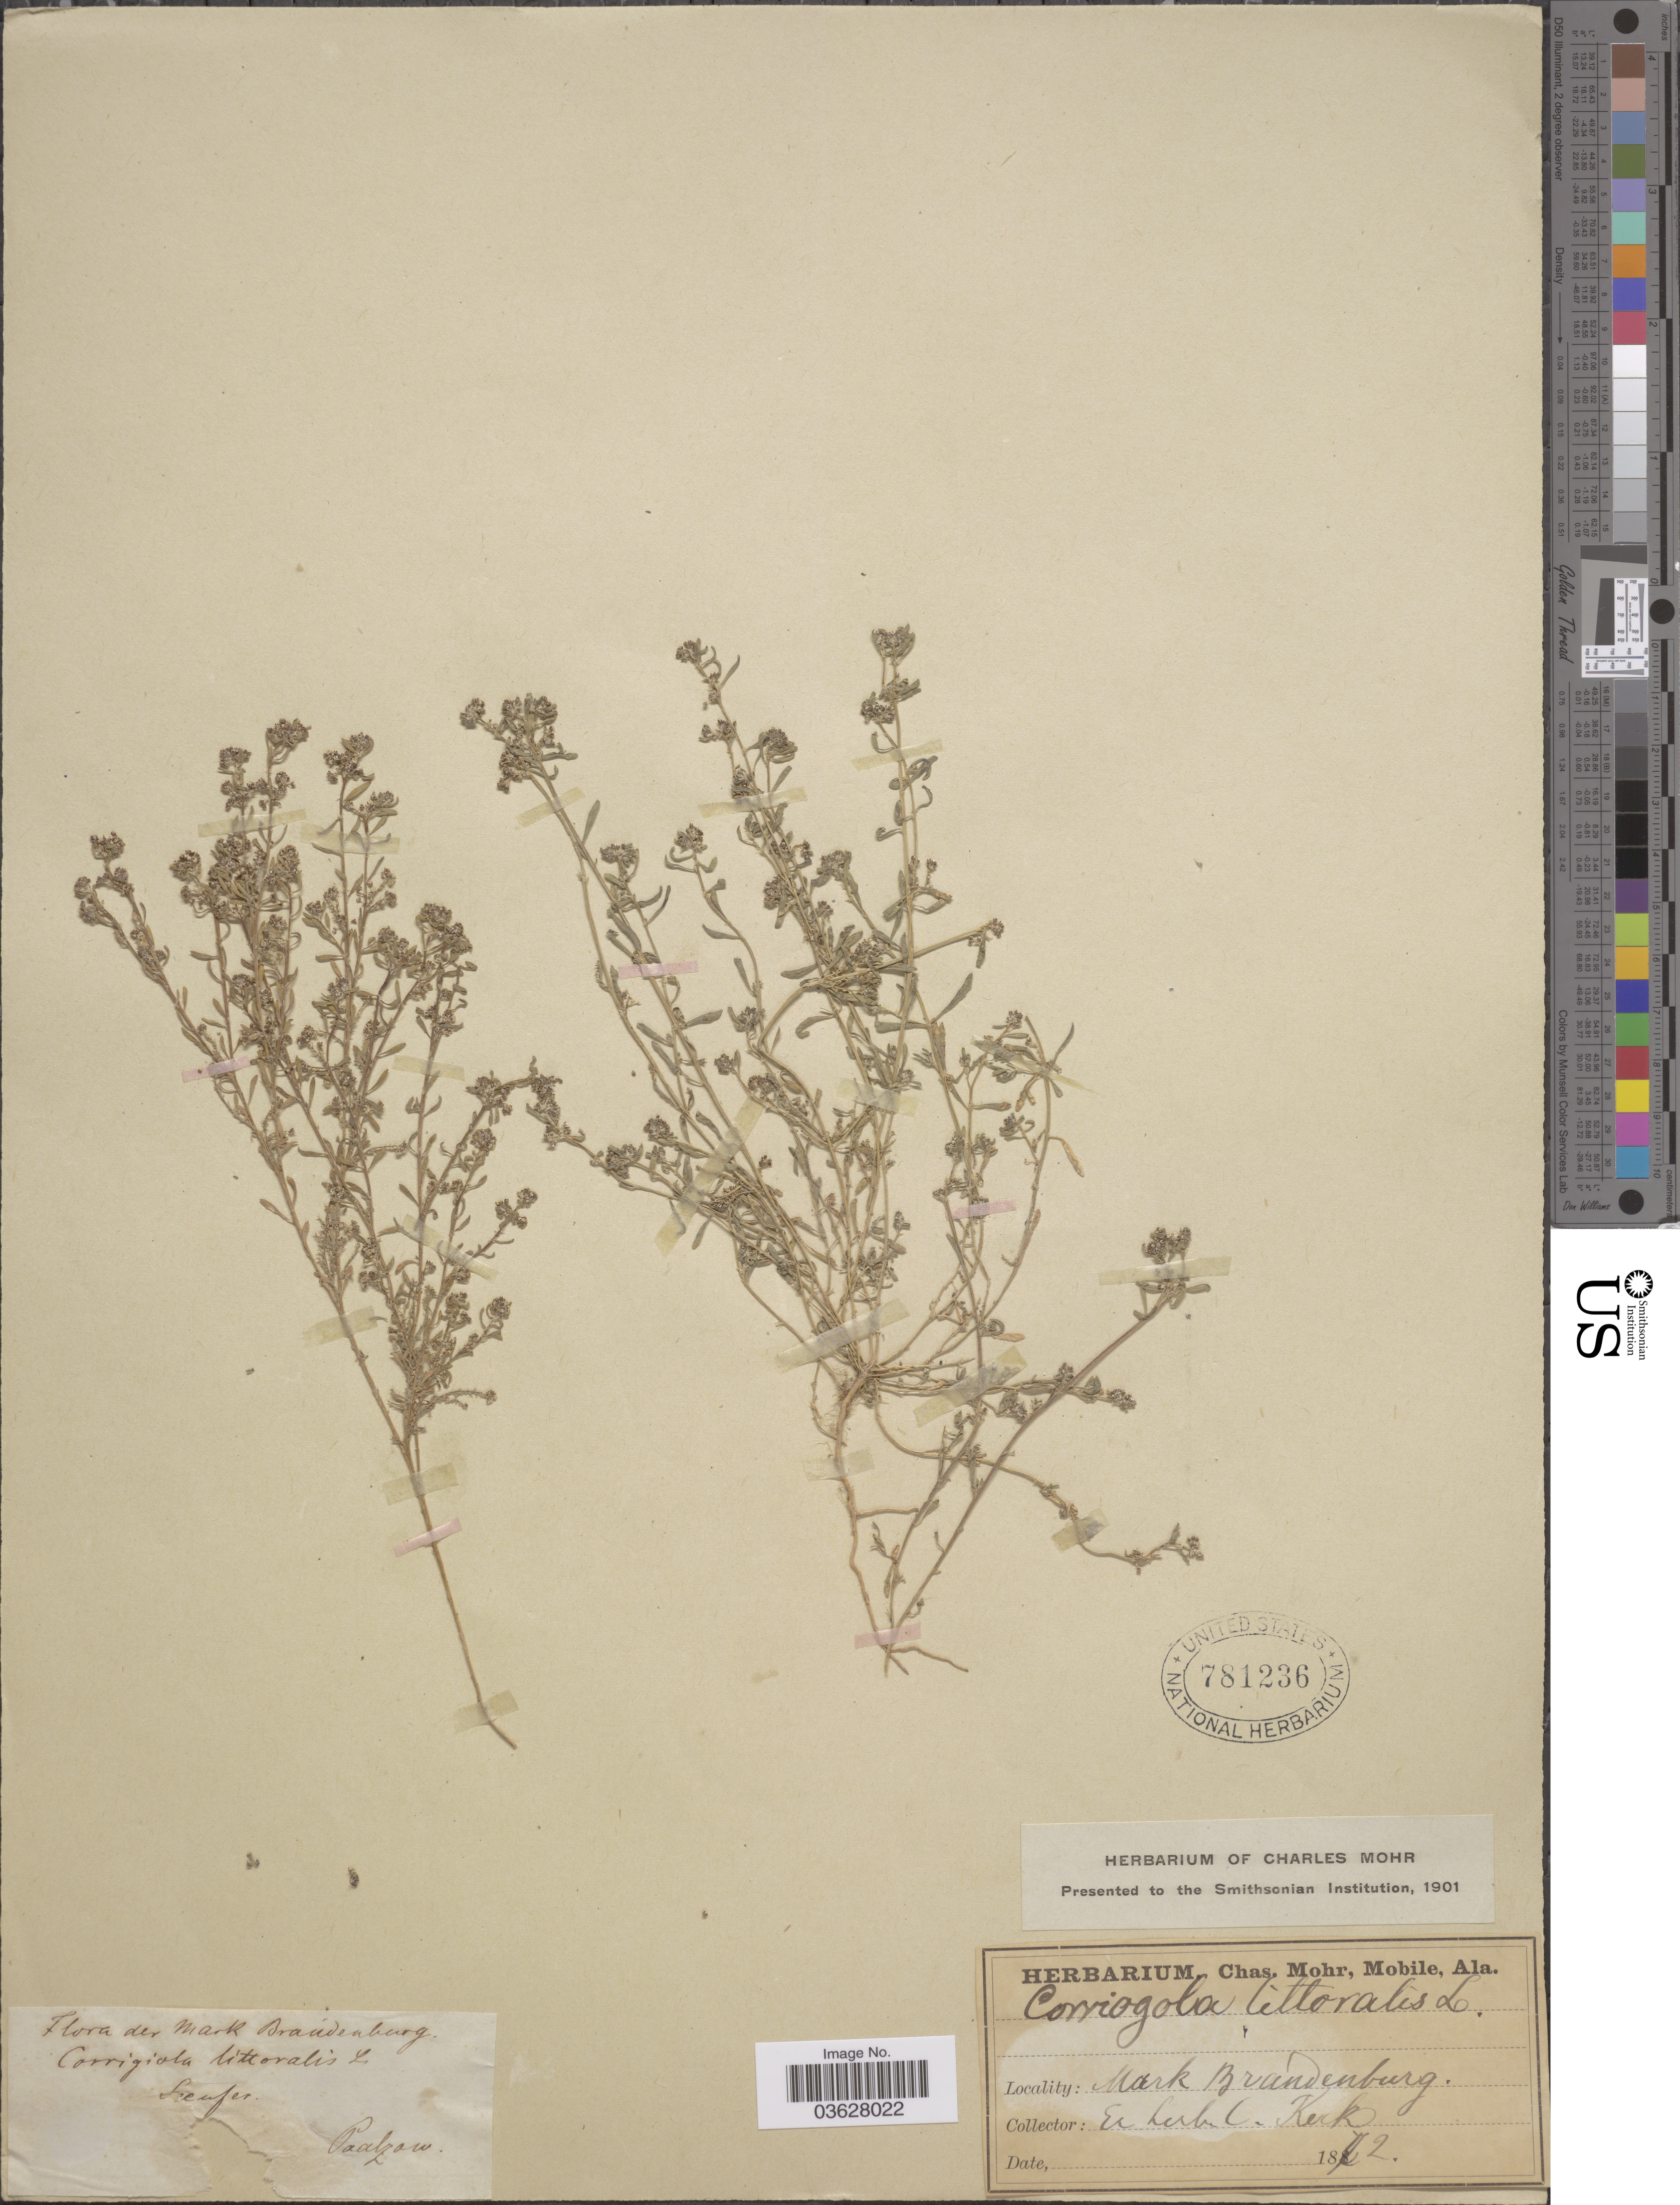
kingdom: Plantae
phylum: Tracheophyta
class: Magnoliopsida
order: Caryophyllales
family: Caryophyllaceae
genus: Corrigiola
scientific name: Corrigiola litoralis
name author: L.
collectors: Paalzow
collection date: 1872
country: Germany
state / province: Brandenburg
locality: Mark Brandenburg.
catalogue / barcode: US 781236